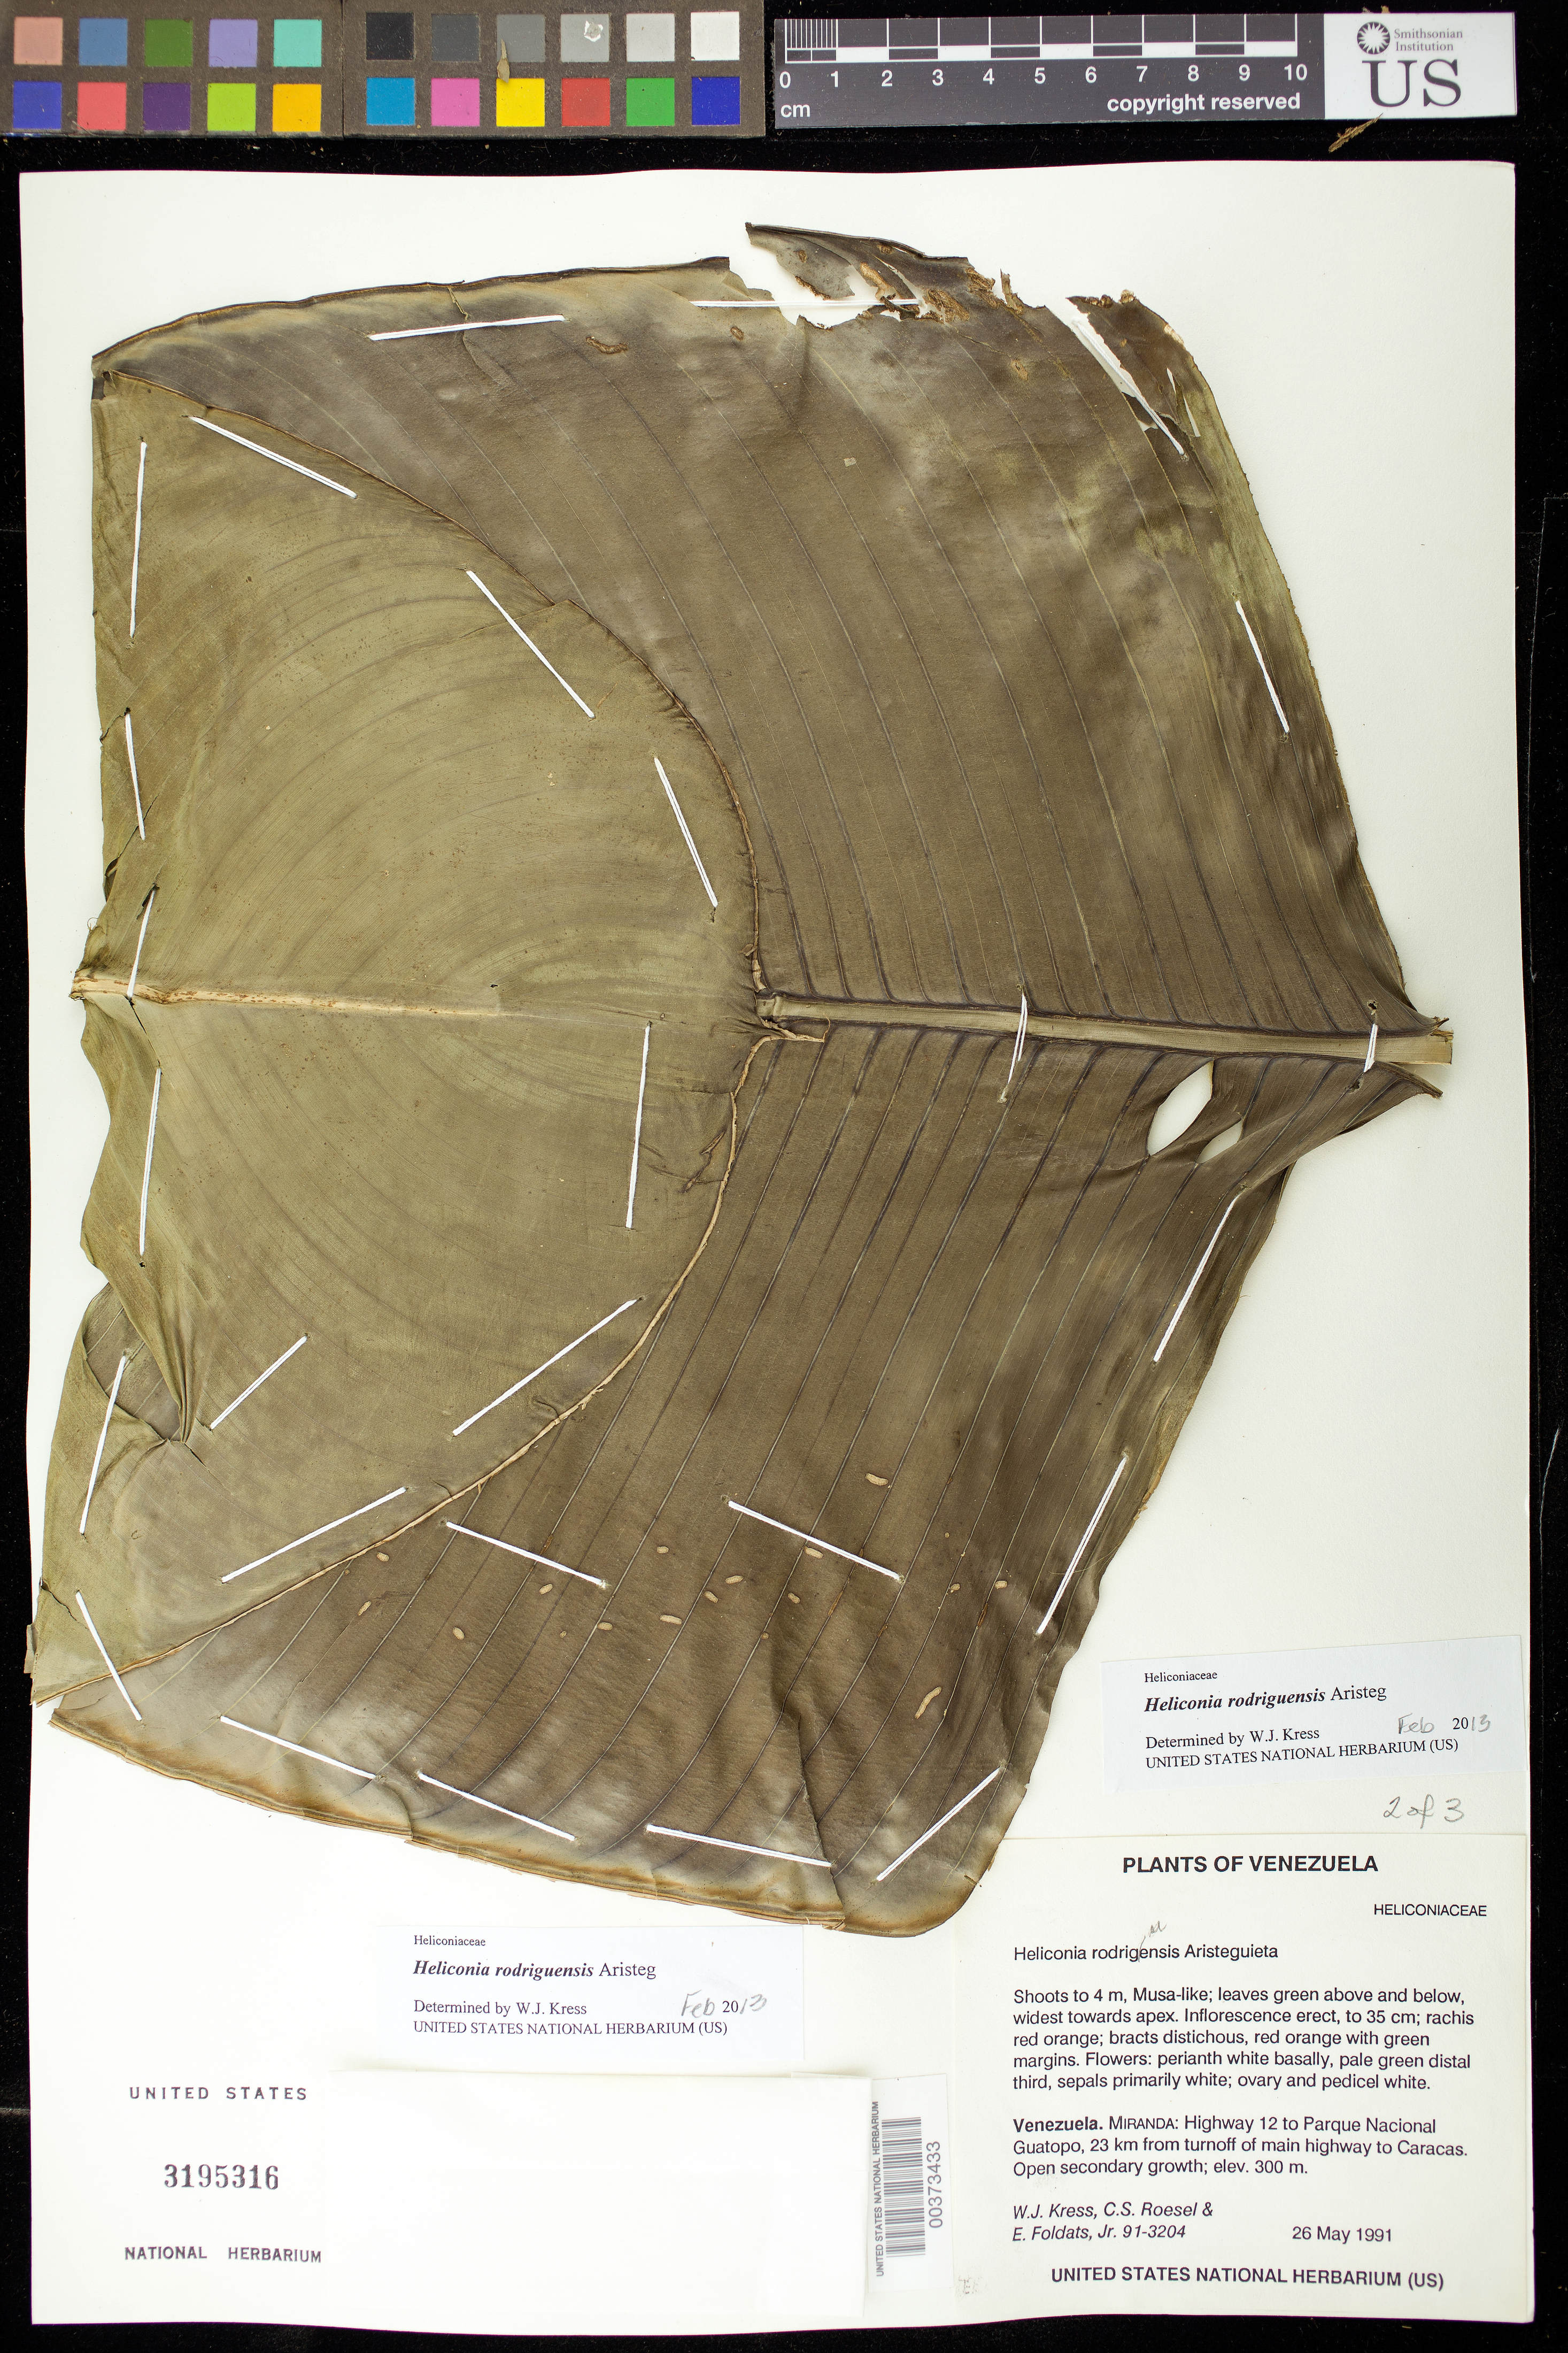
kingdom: Plantae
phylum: Tracheophyta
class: Liliopsida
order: Zingiberales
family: Heliconiaceae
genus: Heliconia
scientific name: Heliconia rodriguensis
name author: Aristeg.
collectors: W. J. Kress, C. S. Roesel & E. Foldats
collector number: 91-3204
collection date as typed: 26 May 1991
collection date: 1991-05-26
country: Venezuela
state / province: Miranda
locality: Hwy 12 to parque nacional guatopo, 23 km from turnoff of main hwy to caracas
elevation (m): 300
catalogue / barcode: US 3195316